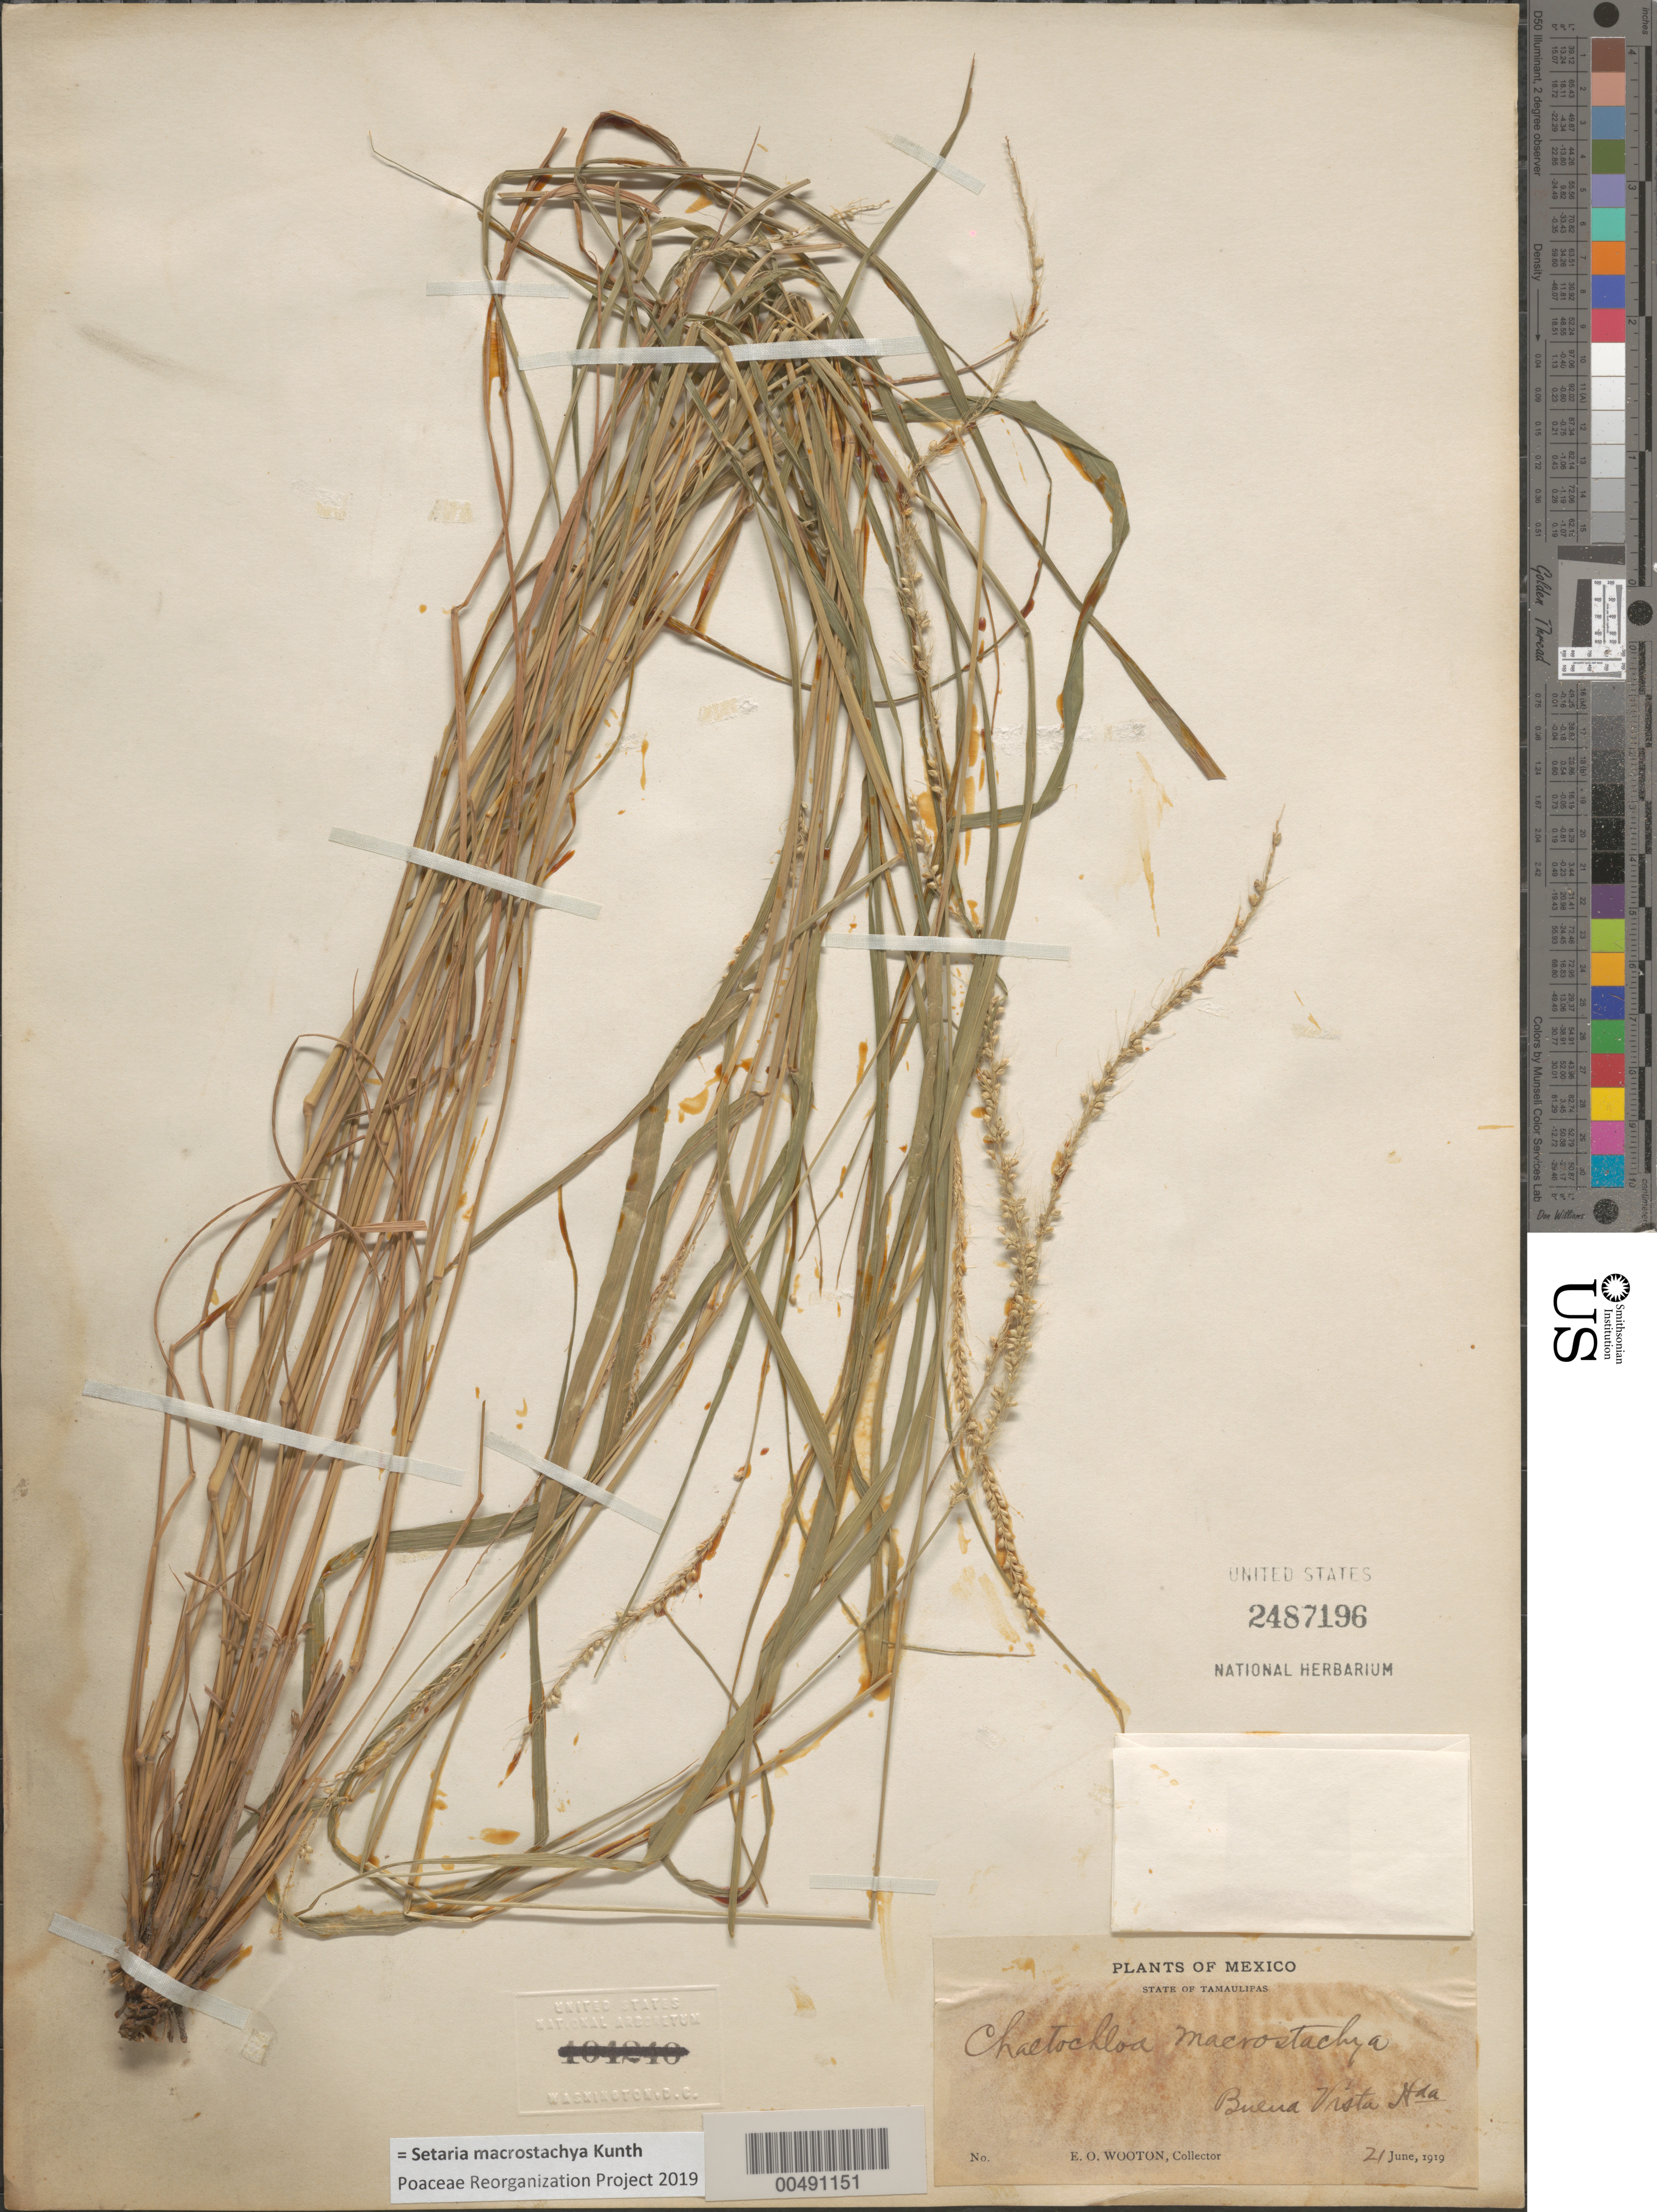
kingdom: Plantae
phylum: Tracheophyta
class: Liliopsida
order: Poales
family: Poaceae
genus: Setaria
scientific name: Setaria macrostachya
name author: Kunth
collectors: E. O. Wooton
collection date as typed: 21 Jun 1919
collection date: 1919-06-21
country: Mexico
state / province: Tamaulipas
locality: Buena Vista Hda.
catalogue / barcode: US 2487196